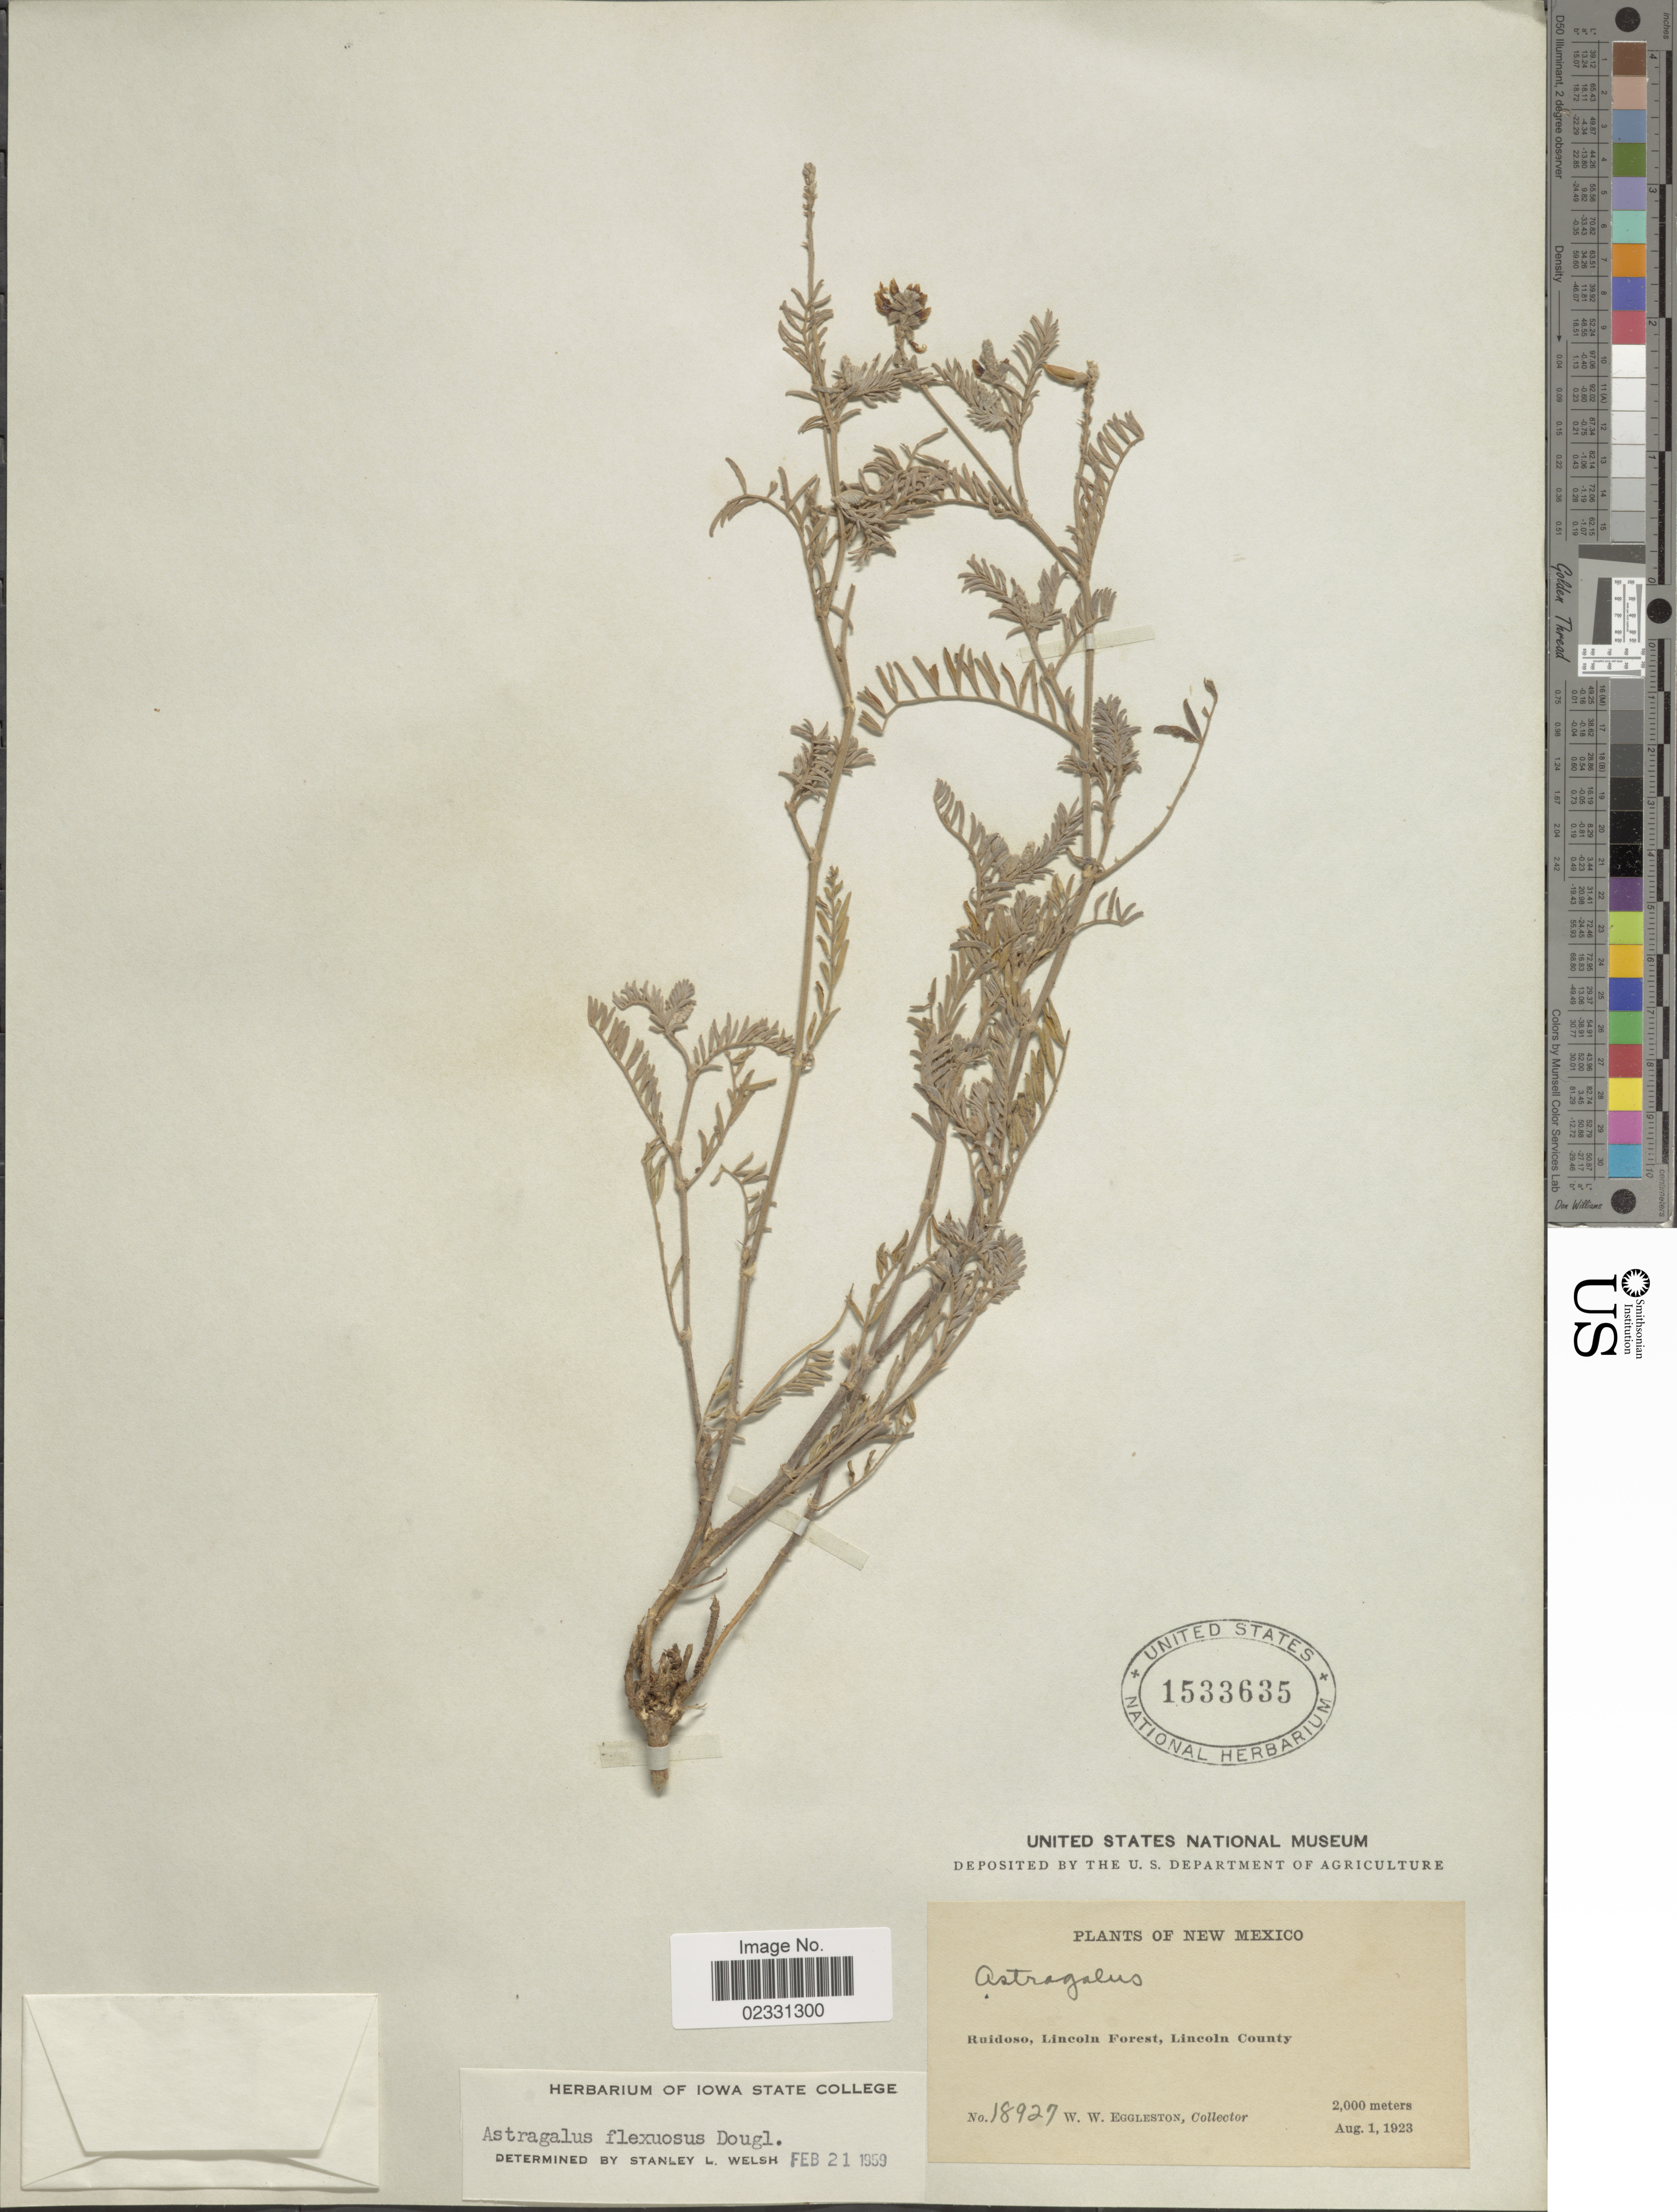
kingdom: Plantae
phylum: Tracheophyta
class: Magnoliopsida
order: Fabales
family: Fabaceae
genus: Astragalus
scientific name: Astragalus flexuosus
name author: (Hook.) Douglas ex G. Don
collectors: W. W. Eggleston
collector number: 18927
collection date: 1923-08-01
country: United States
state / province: New Mexico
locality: Ruidoso, Lincoln Forest, Lincoln County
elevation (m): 2000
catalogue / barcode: US 1533635